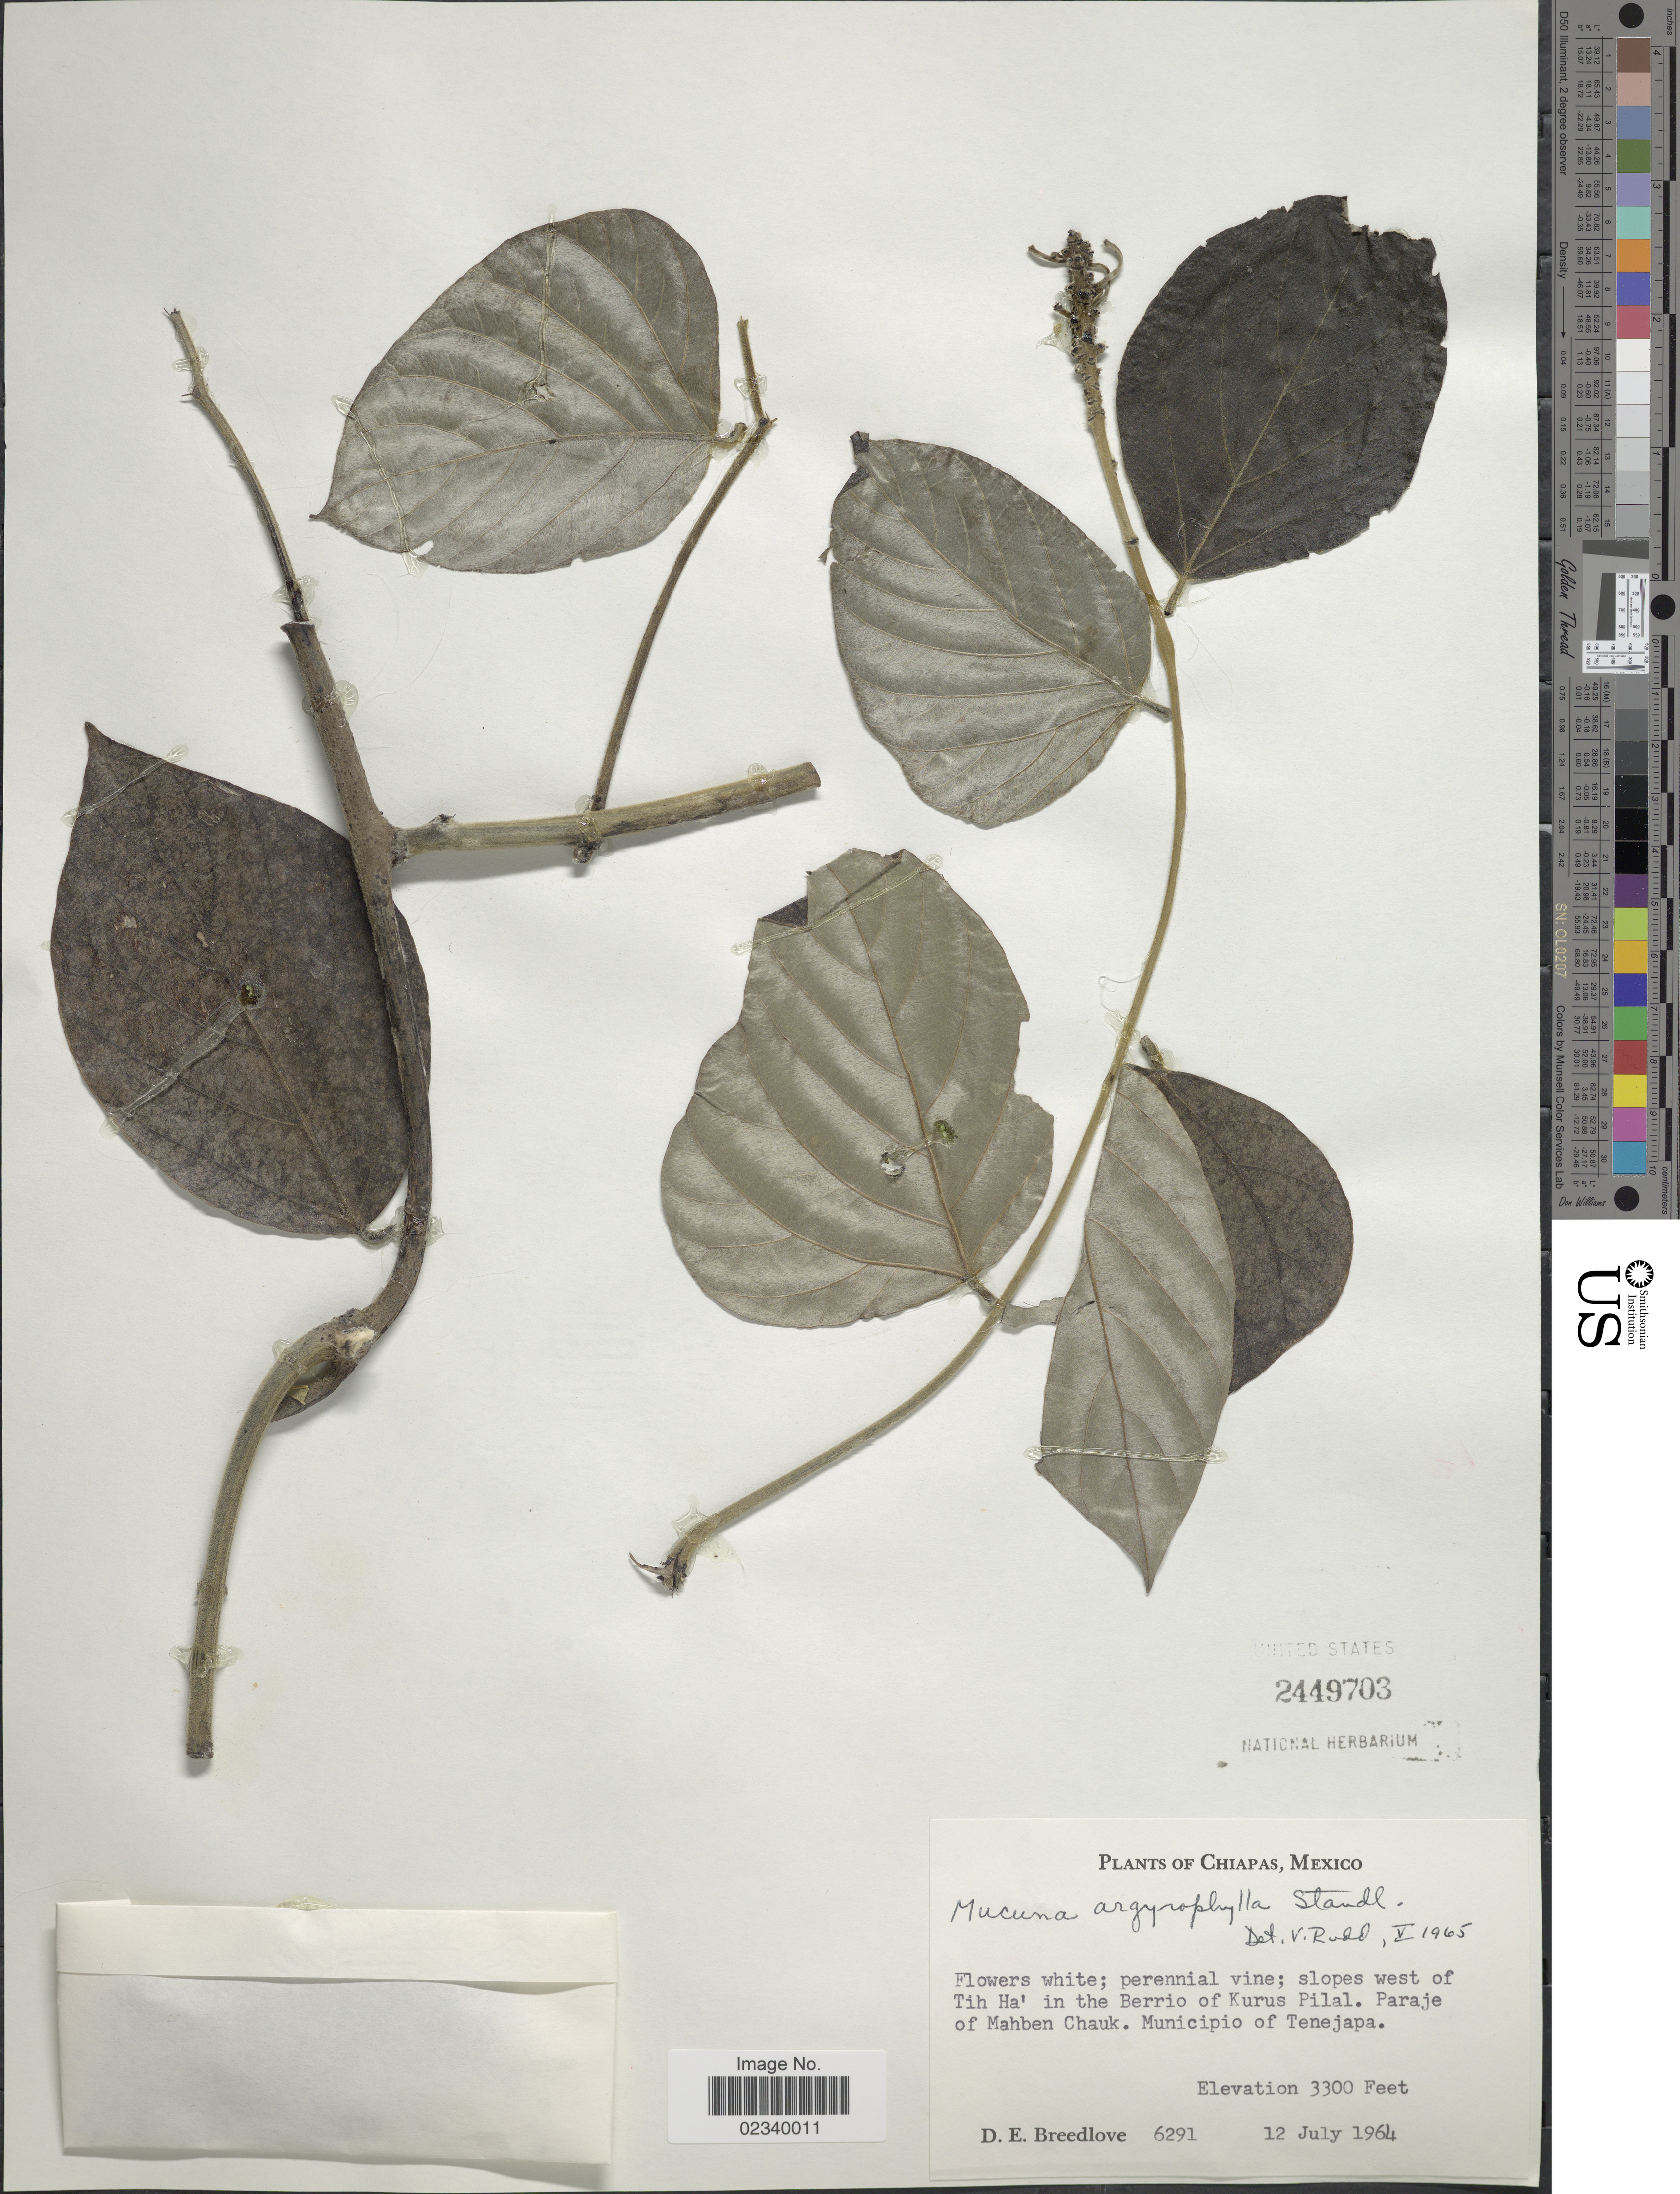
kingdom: Plantae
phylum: Tracheophyta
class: Magnoliopsida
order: Fabales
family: Fabaceae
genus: Mucuna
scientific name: Mucuna argyrophylla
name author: Standl.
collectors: D. E. Breedlove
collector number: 6291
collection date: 1964-07-12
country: Mexico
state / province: Chiapas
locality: Slopes west of Tih Ha'in the Berrio of Kurus Pilal. Paraje of Mahben Chauk. Municipio of Tenejapa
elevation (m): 1006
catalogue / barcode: US 2449703